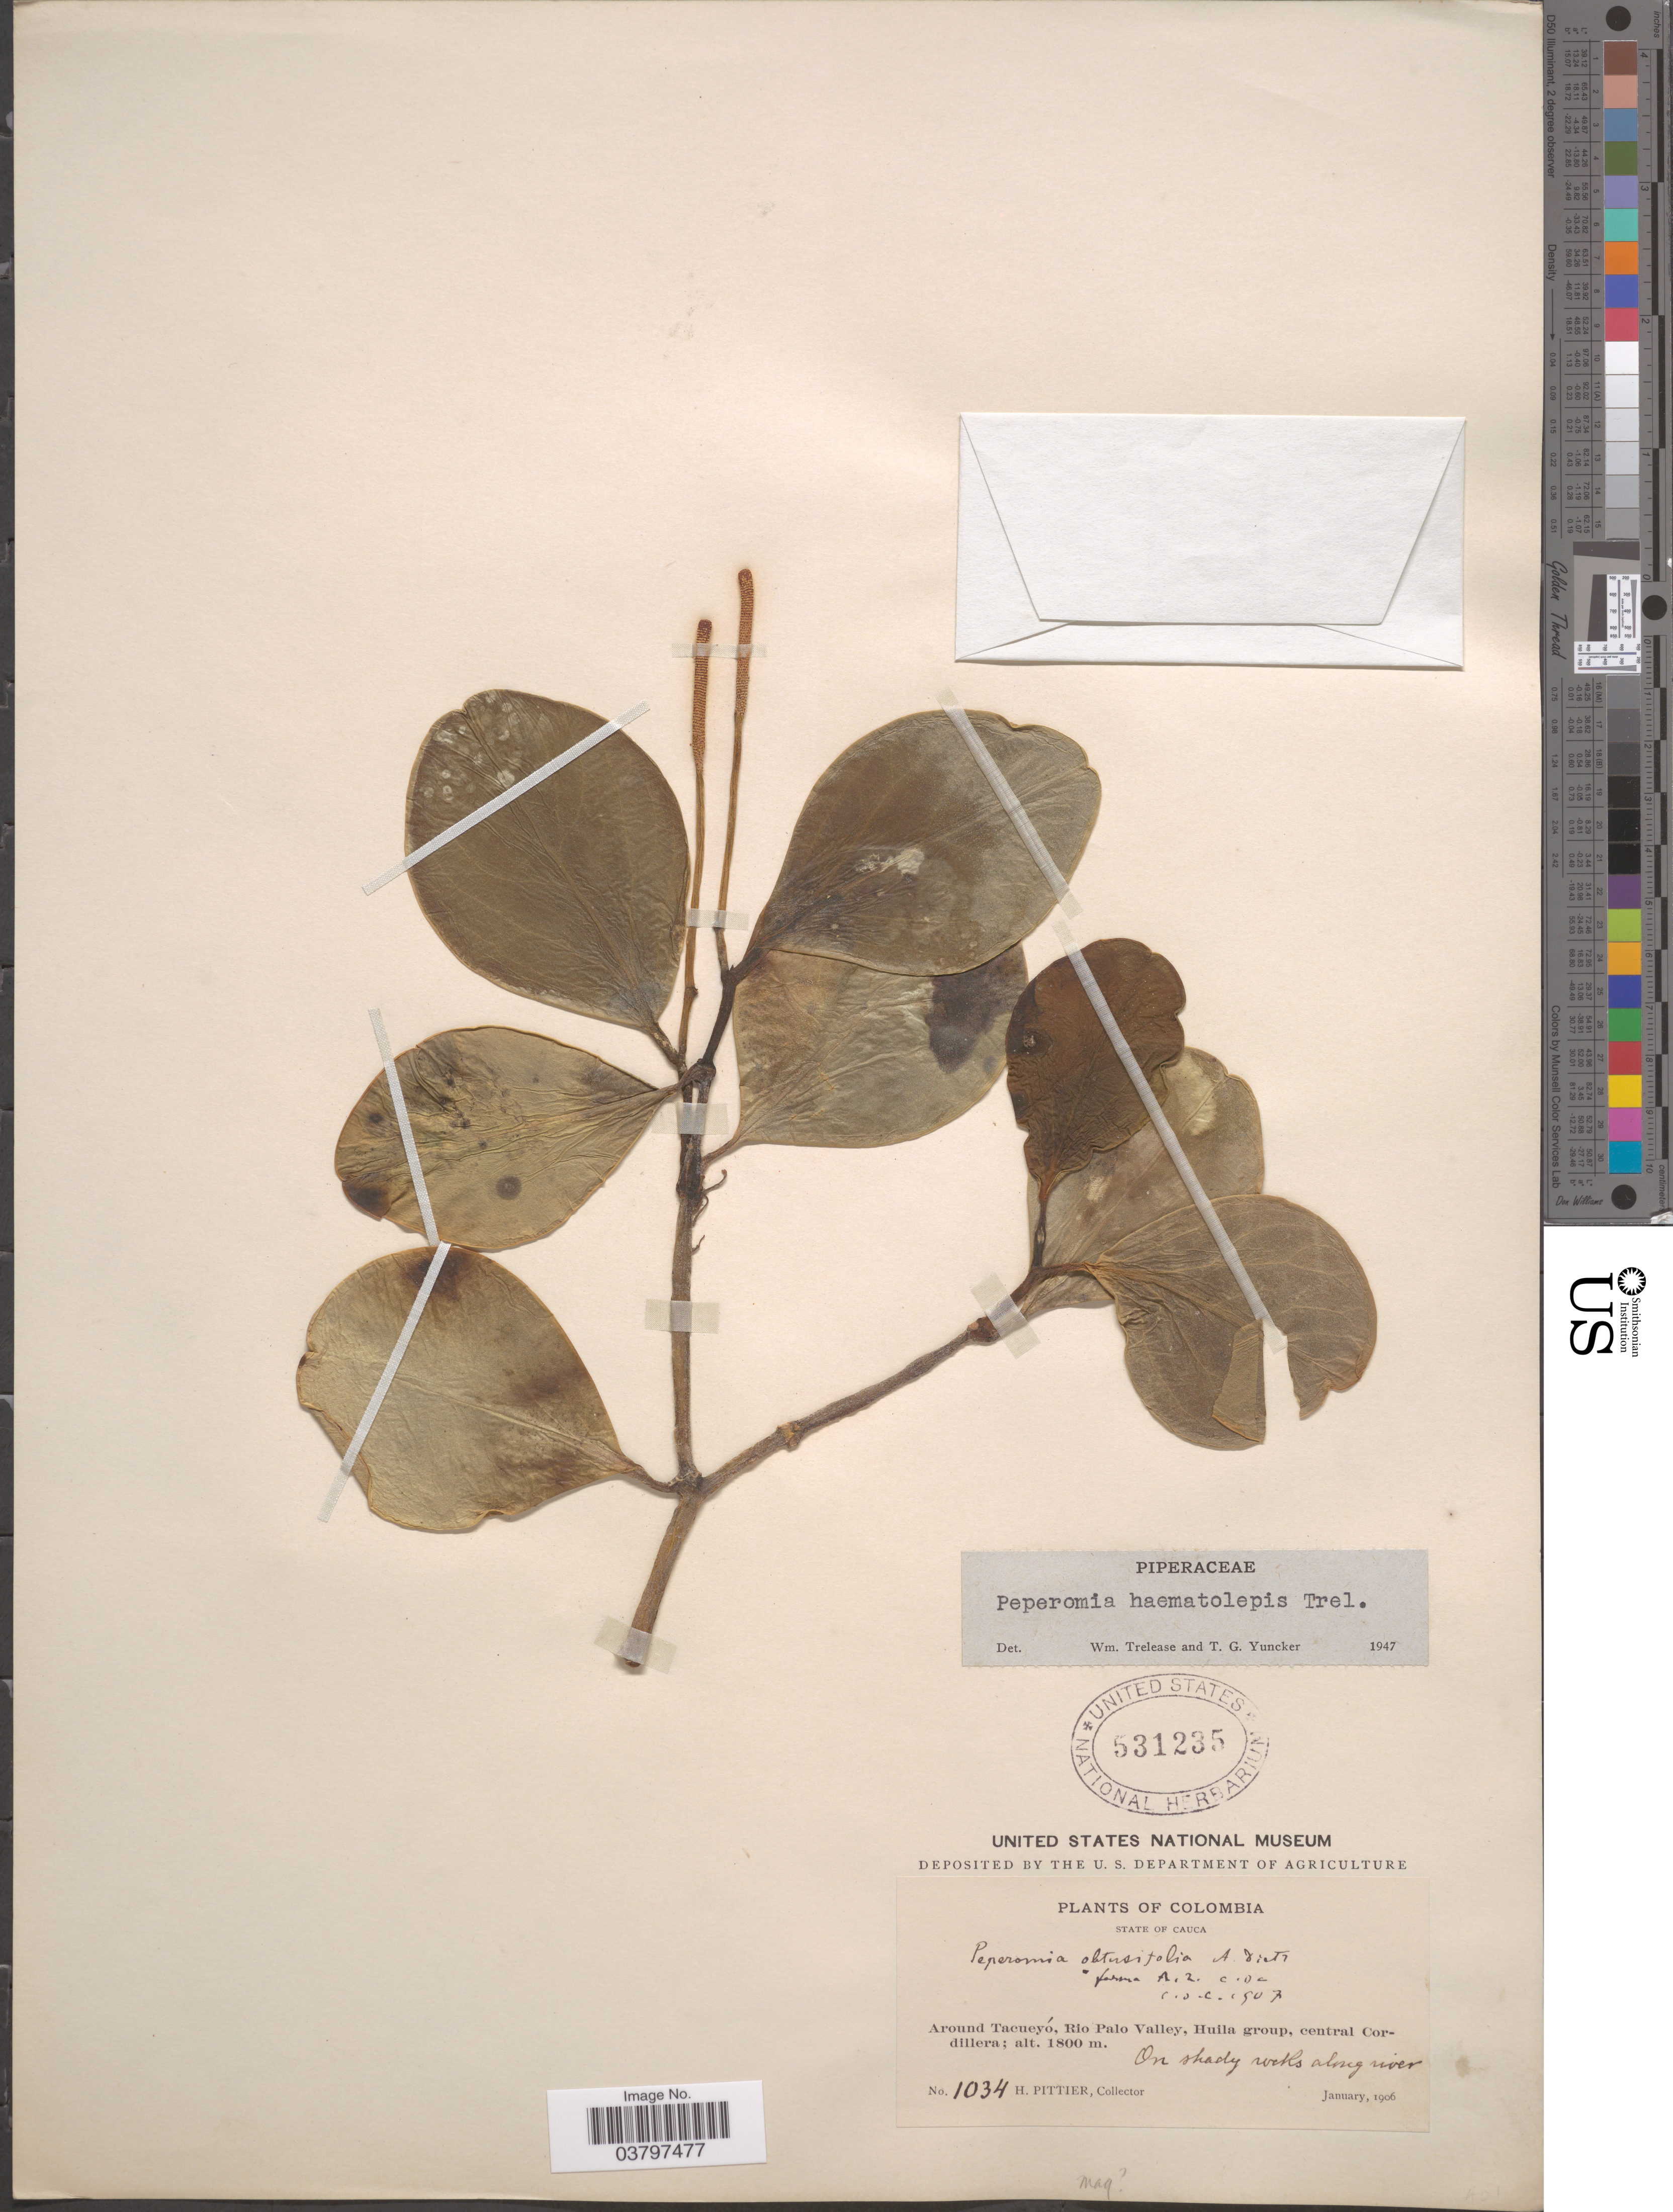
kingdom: Plantae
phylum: Tracheophyta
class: Magnoliopsida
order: Piperales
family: Piperaceae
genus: Peperomia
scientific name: Peperomia haematolepis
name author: Trel.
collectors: H. F. Pittier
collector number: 1034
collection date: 1906-01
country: Colombia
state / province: Cauca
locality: Around Tacueyó, Rio Palo Valley, Huila group, central Cordillera.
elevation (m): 1800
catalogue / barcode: US 531235